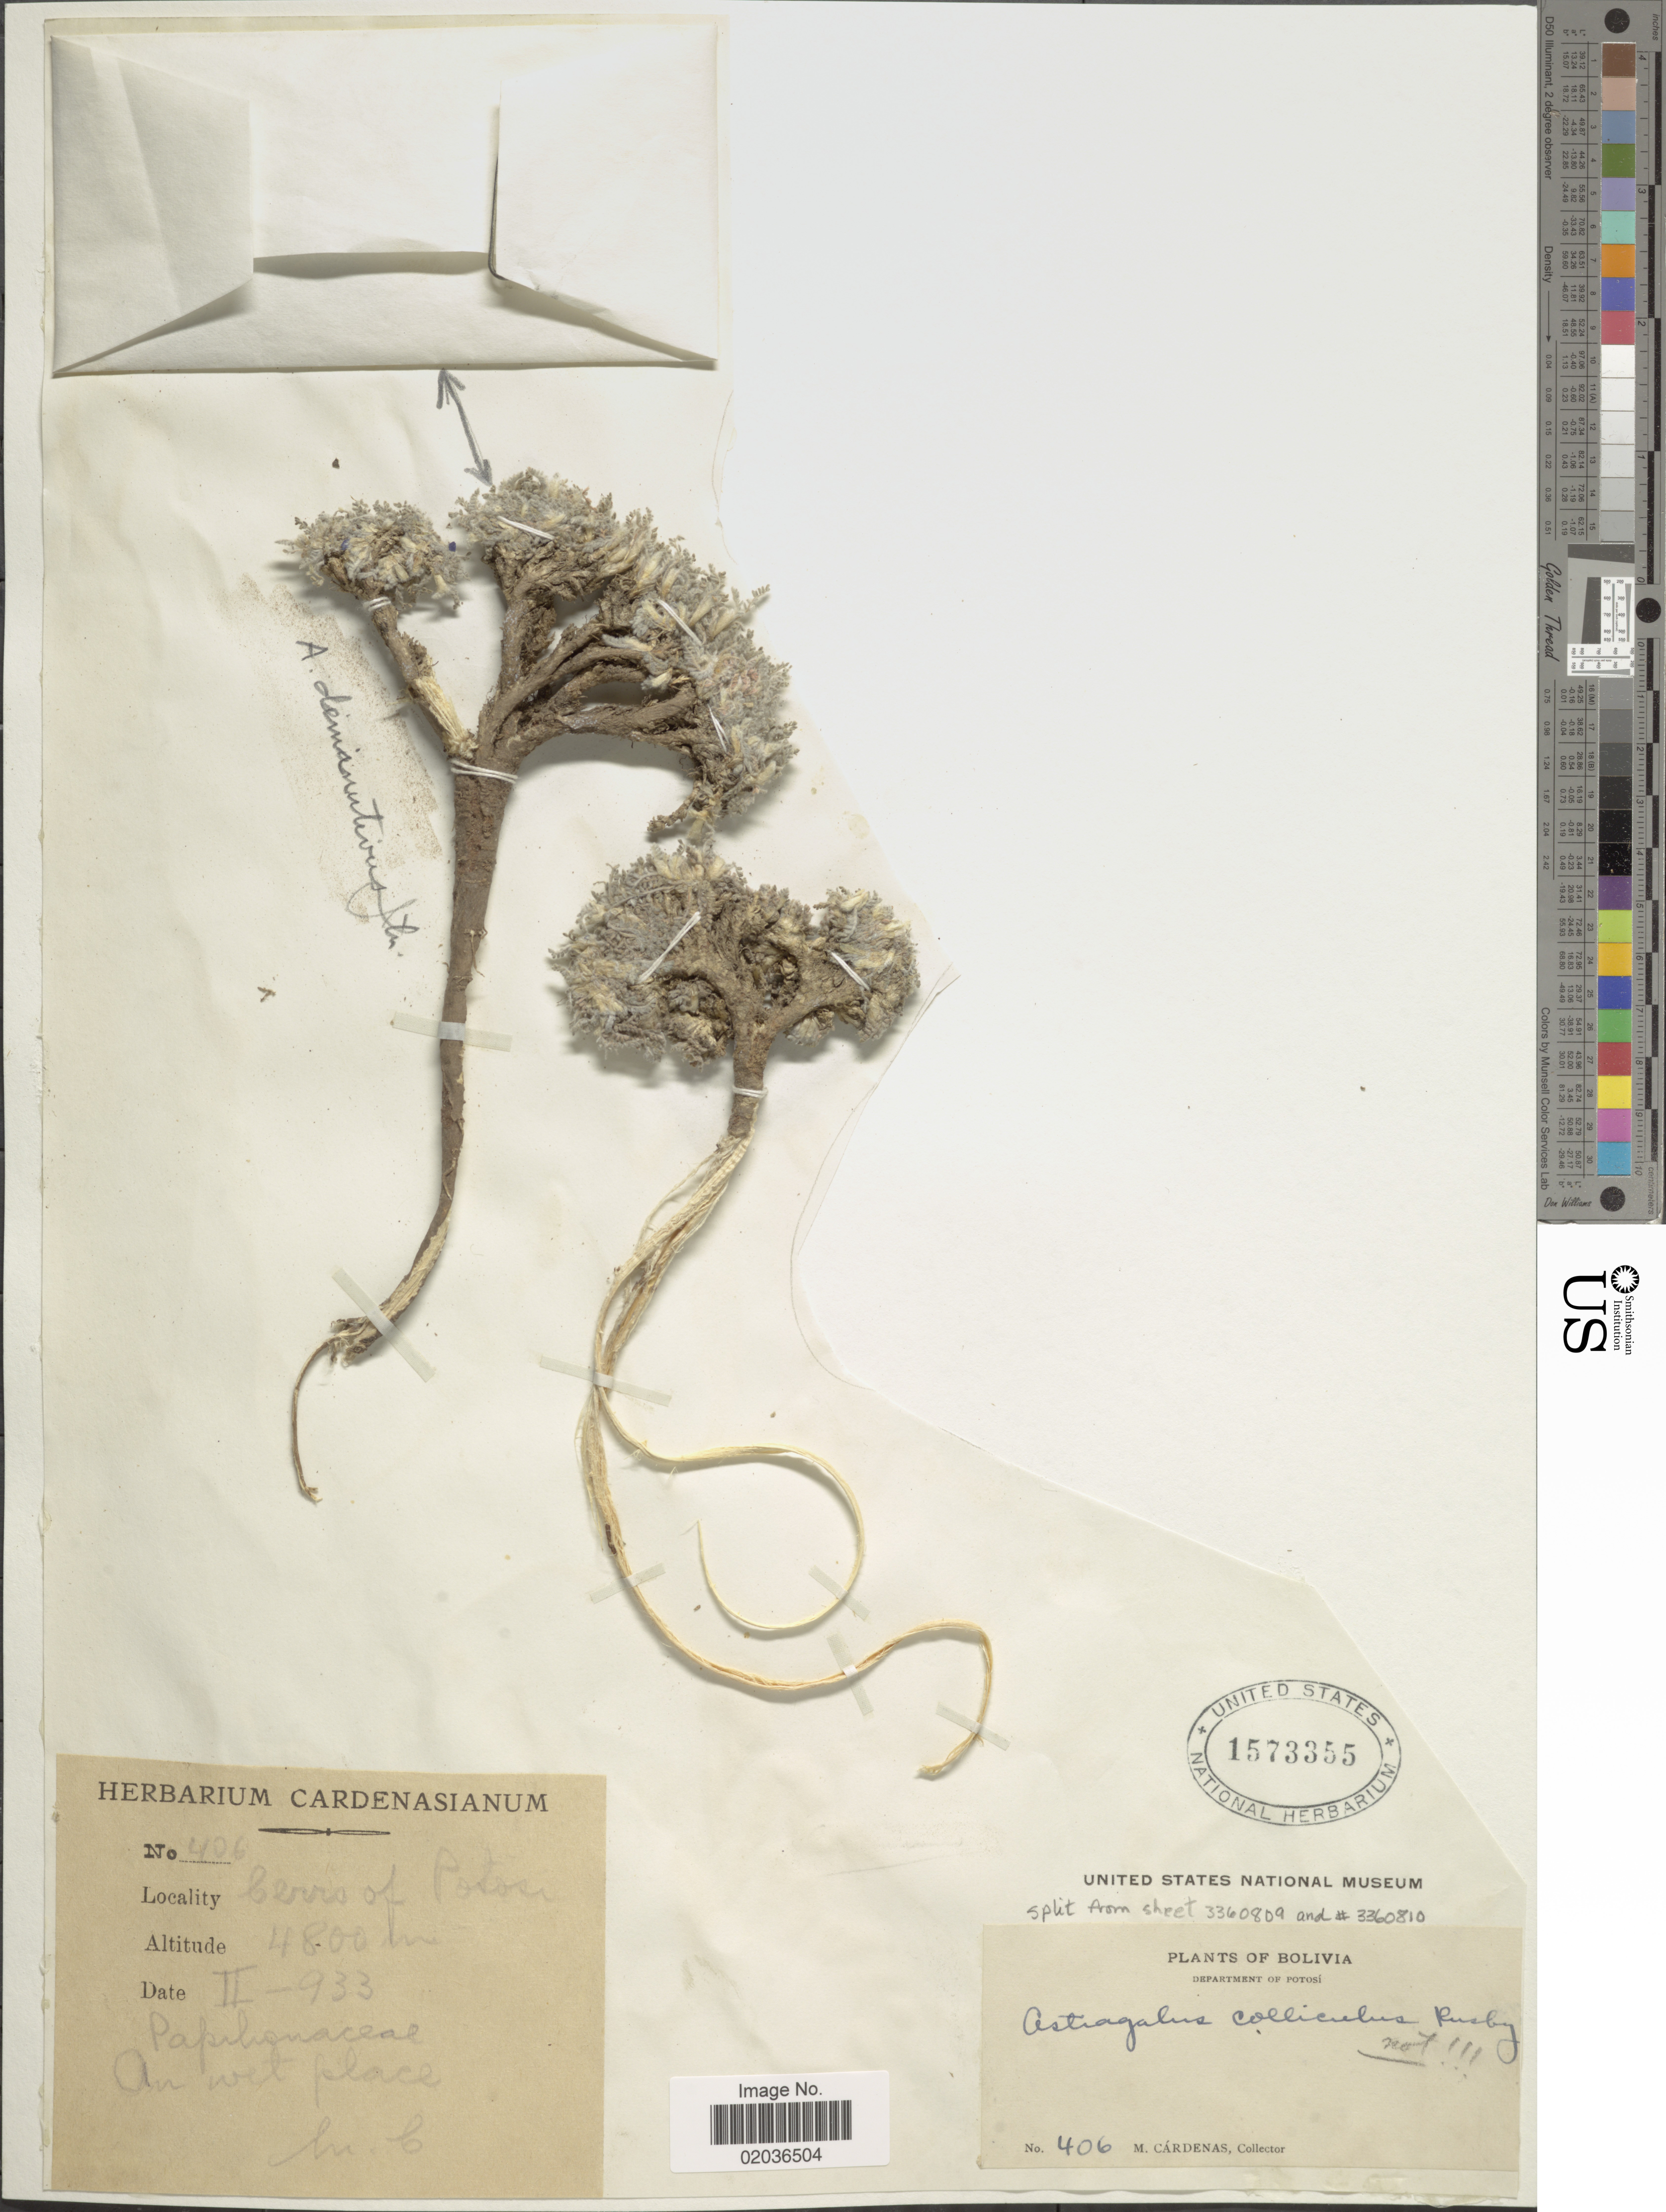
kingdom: Plantae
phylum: Tracheophyta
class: Magnoliopsida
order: Fabales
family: Fabaceae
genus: Astragalus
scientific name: Astragalus deminutivus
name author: I.M. Johnst.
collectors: M. Cárdenas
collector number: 406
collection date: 1933-02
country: Bolivia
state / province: Potosi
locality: Department of Potosi. Cerro of Potosi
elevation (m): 4800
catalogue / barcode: US 1573355